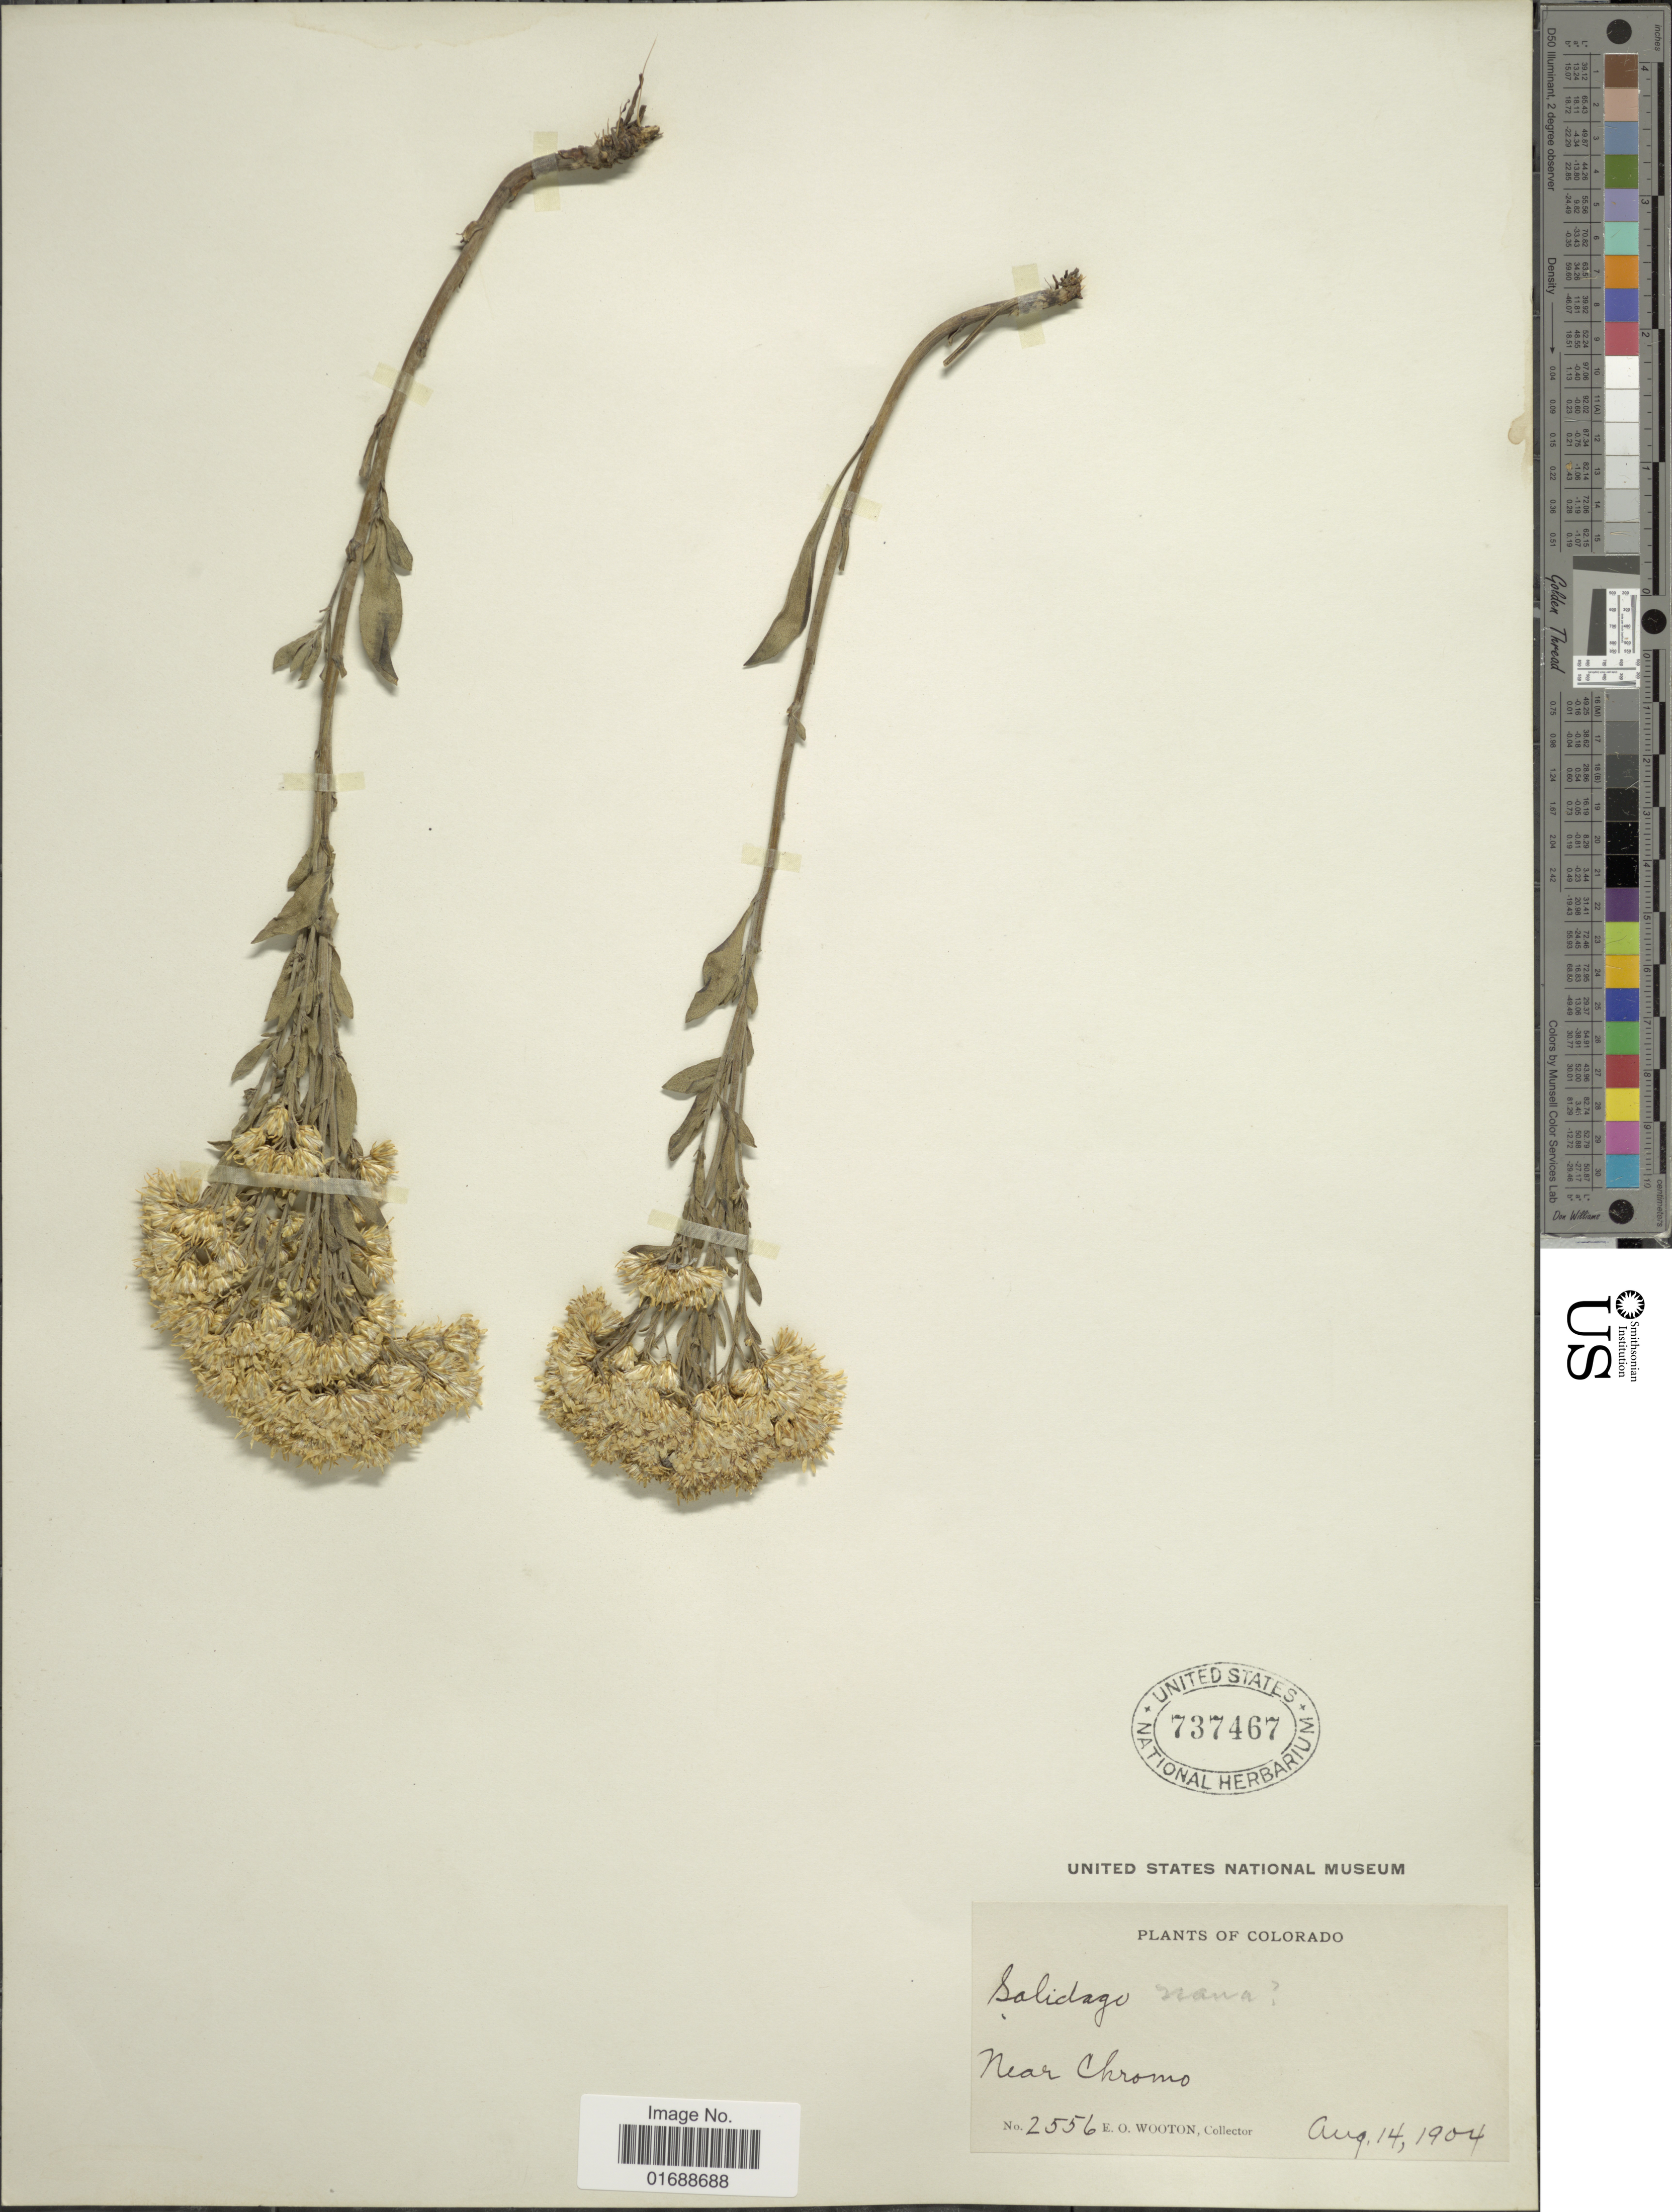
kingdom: Plantae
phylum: Tracheophyta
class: Magnoliopsida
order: Asterales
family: Asteraceae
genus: Solidago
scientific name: Solidago nana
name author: Nutt.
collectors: E. O. Wooton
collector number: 2556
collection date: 1904-08-14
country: United States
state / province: Colorado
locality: Near Chromo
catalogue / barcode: US 737467